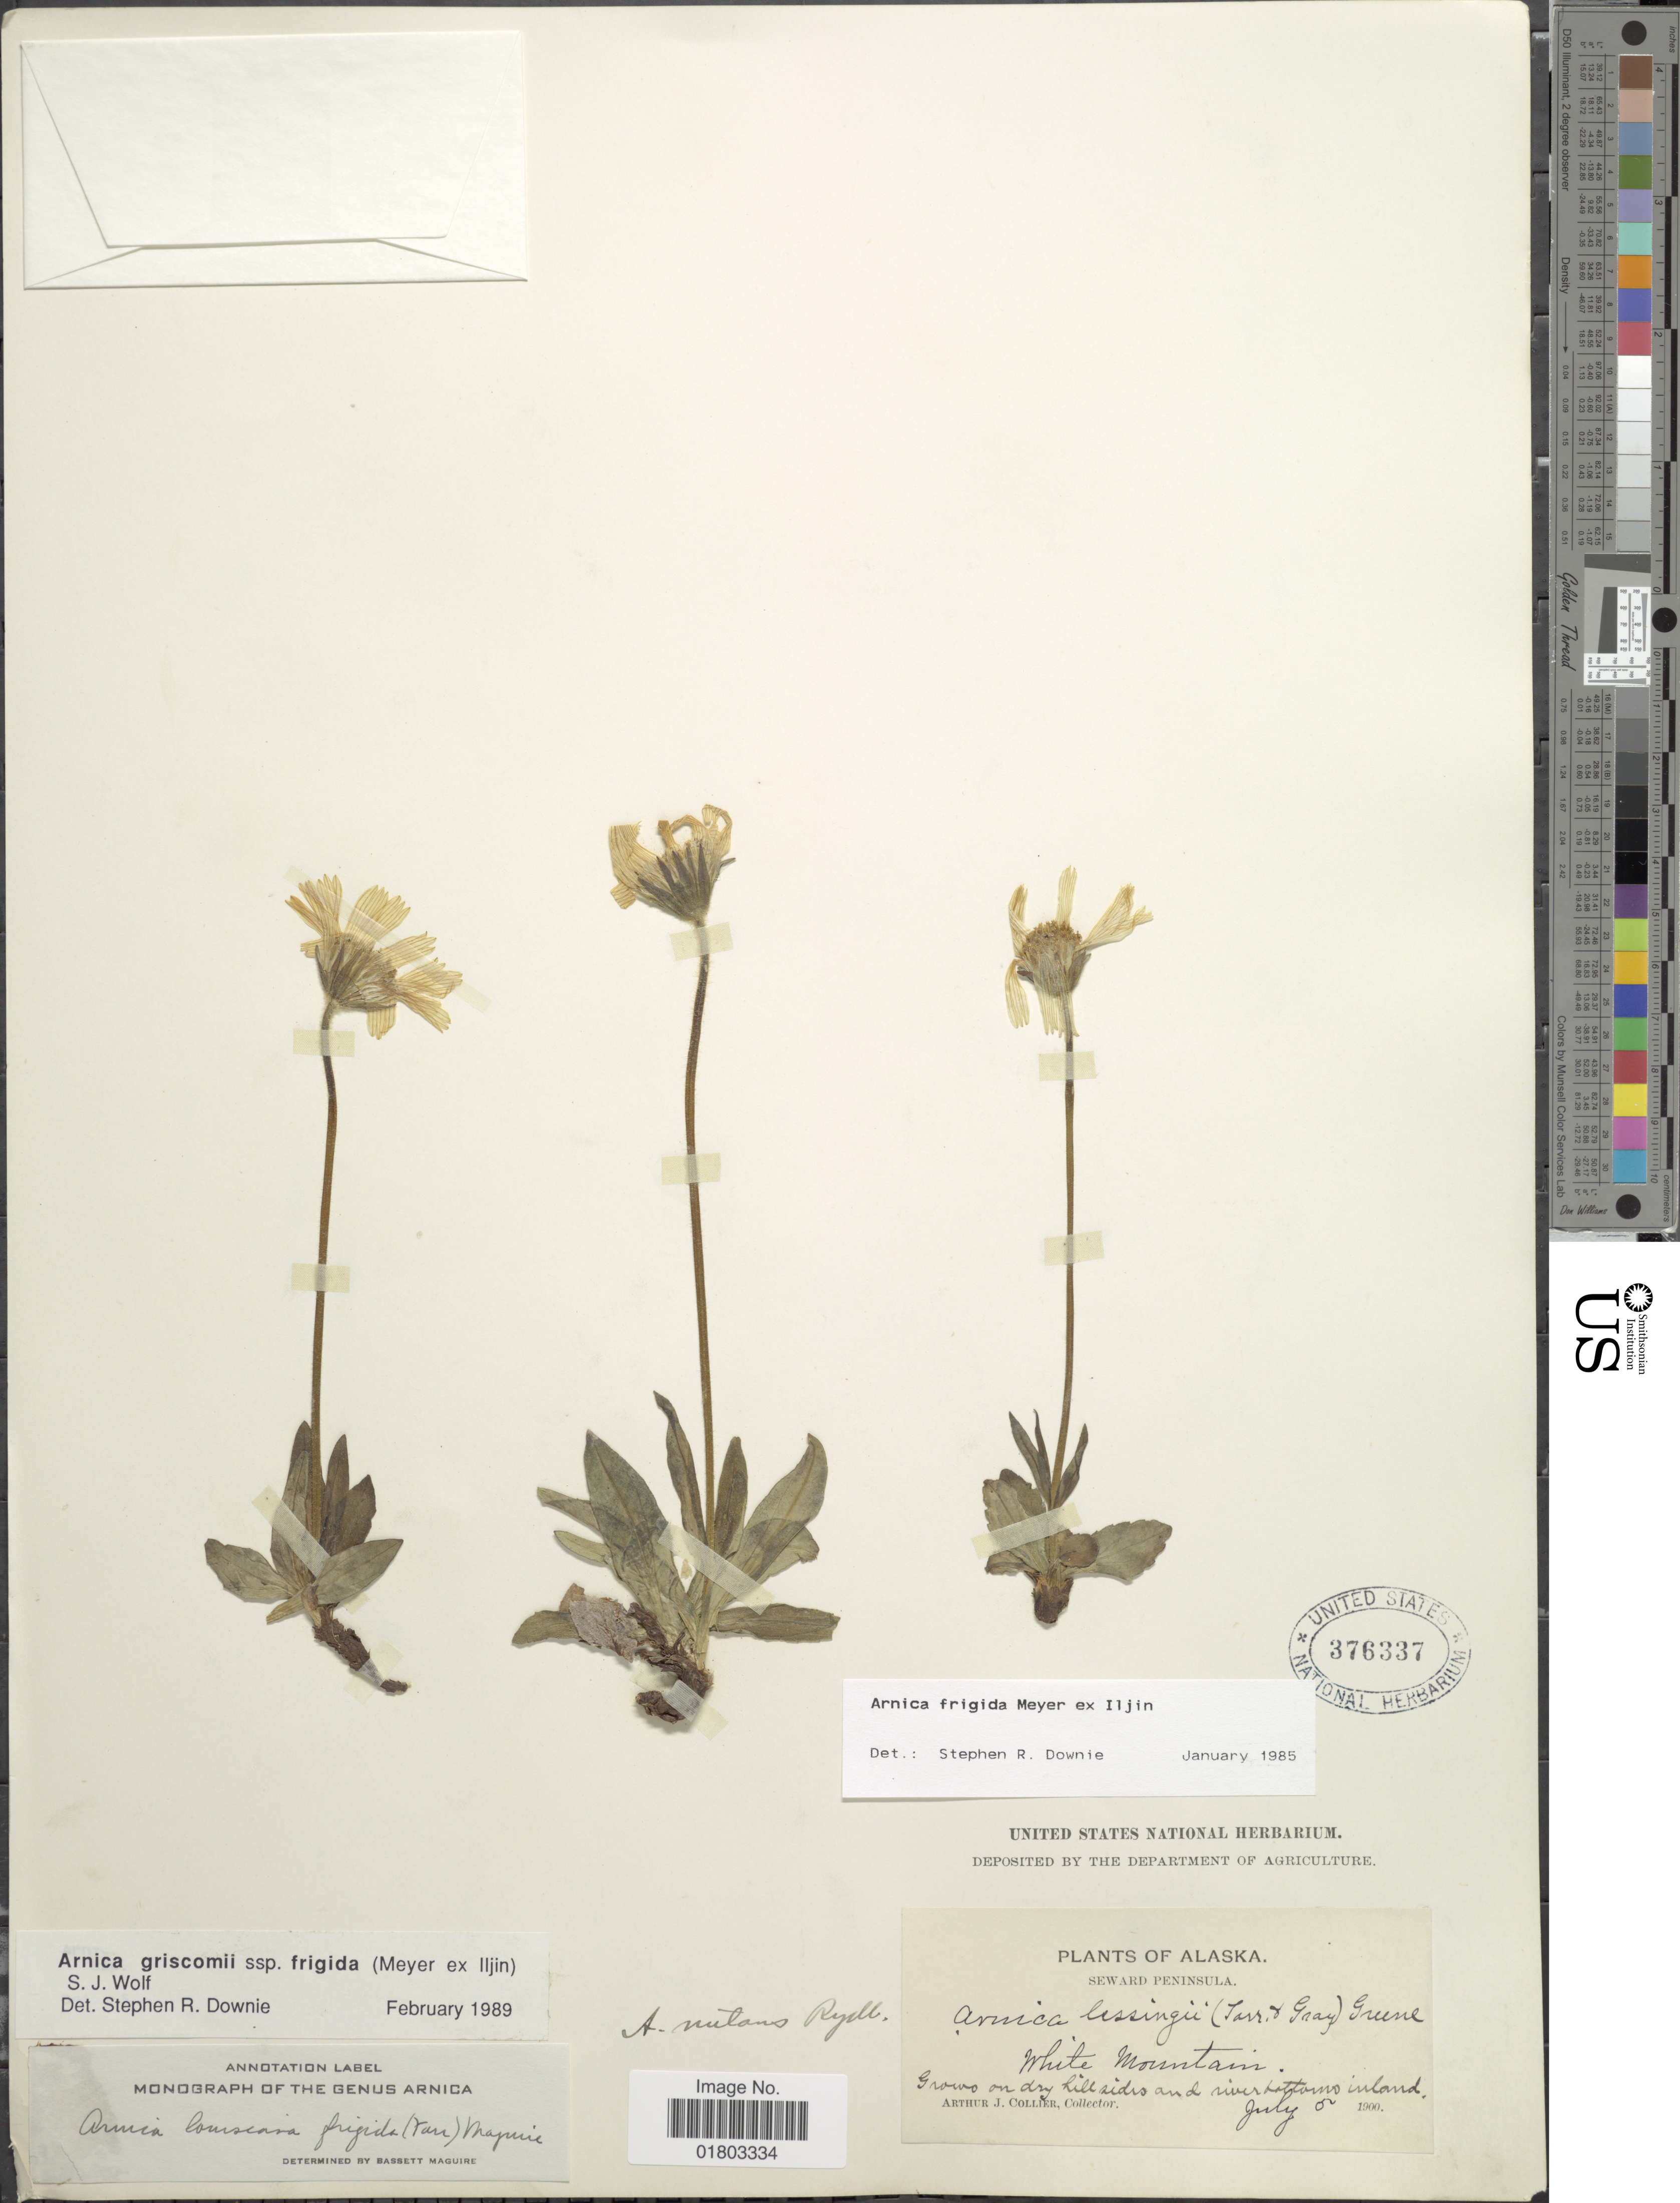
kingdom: Plantae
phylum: Tracheophyta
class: Magnoliopsida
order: Asterales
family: Asteraceae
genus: Arnica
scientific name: Arnica griscomii subsp. frigida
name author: (C.A. Mey. ex Iljin) S.J. Wolf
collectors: A. Collier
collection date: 1900-07-05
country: United States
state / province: Alaska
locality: Seward Peninsula, White Mountains, grows on dry hillsides and river bottoms inland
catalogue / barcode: US 376337